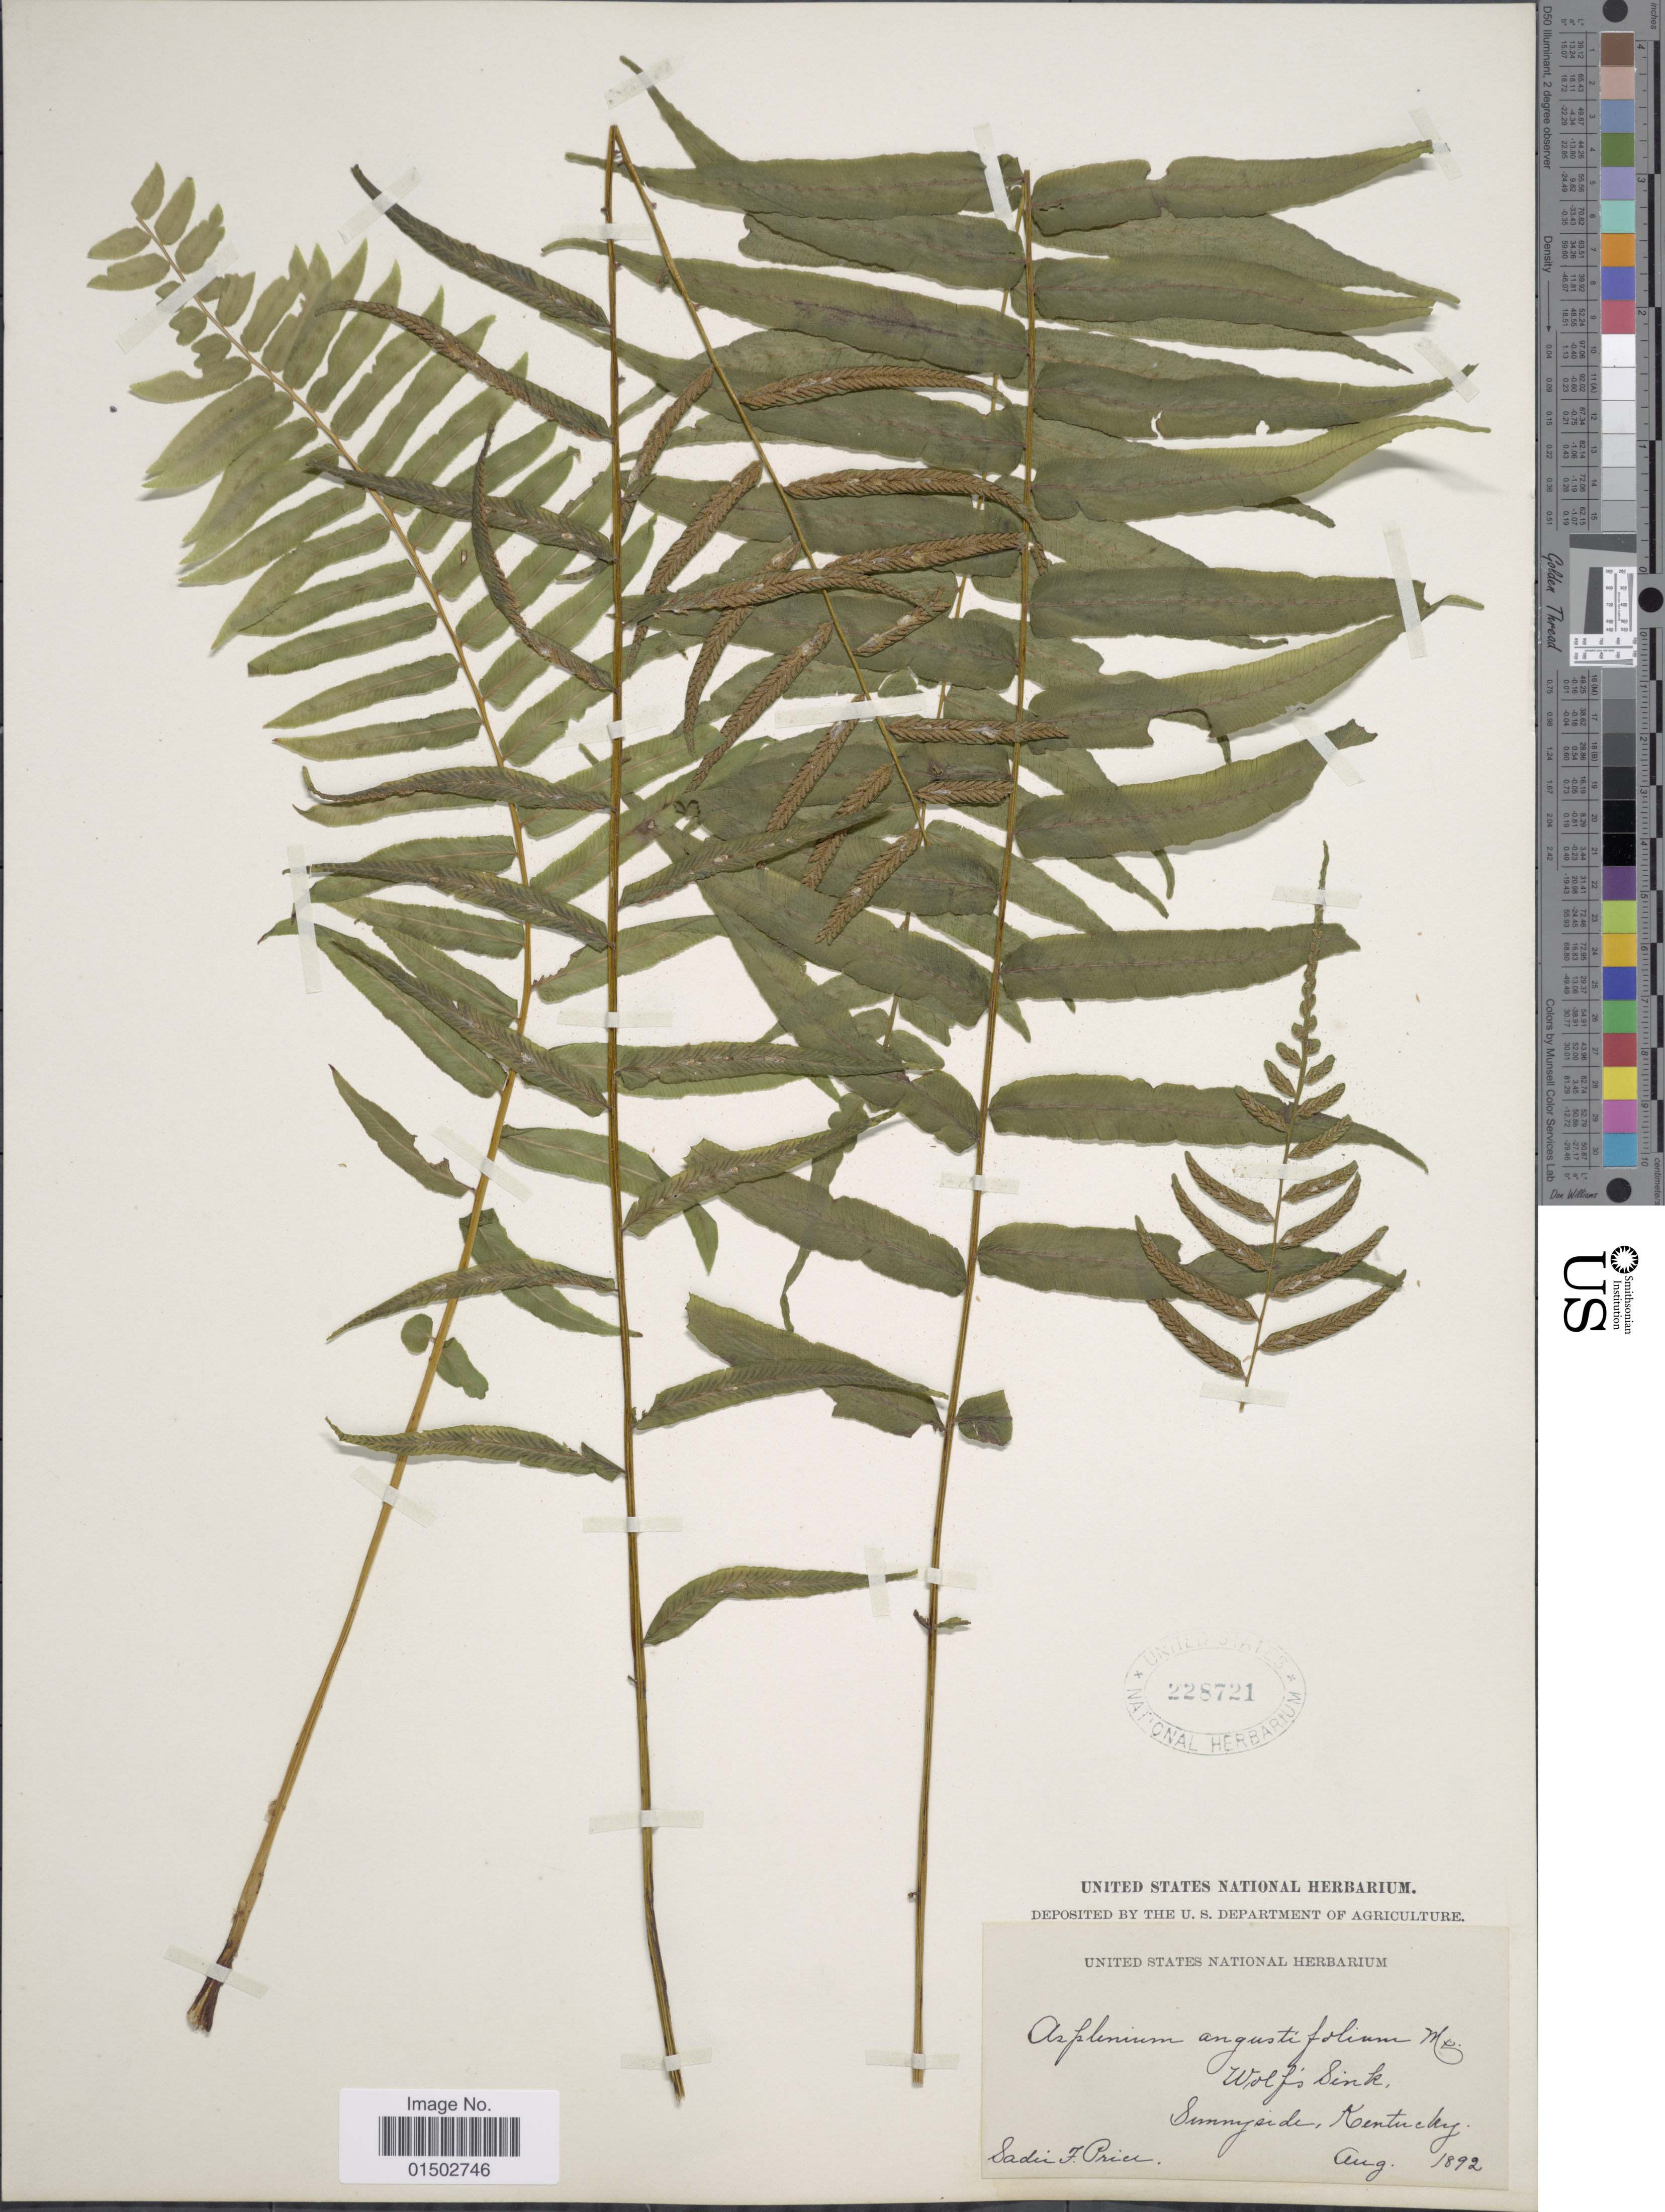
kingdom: Plantae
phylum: Tracheophyta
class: Polypodiopsida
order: Polypodiales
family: Diplaziopsidaceae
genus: Homalosorus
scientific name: Homalosorus pycnocarpos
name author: (Spreng.) Pic. Serm.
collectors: S. Price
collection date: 1892-08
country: United States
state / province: Kentucky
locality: Wolfs' Sink, Sunnyside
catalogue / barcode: US 228721